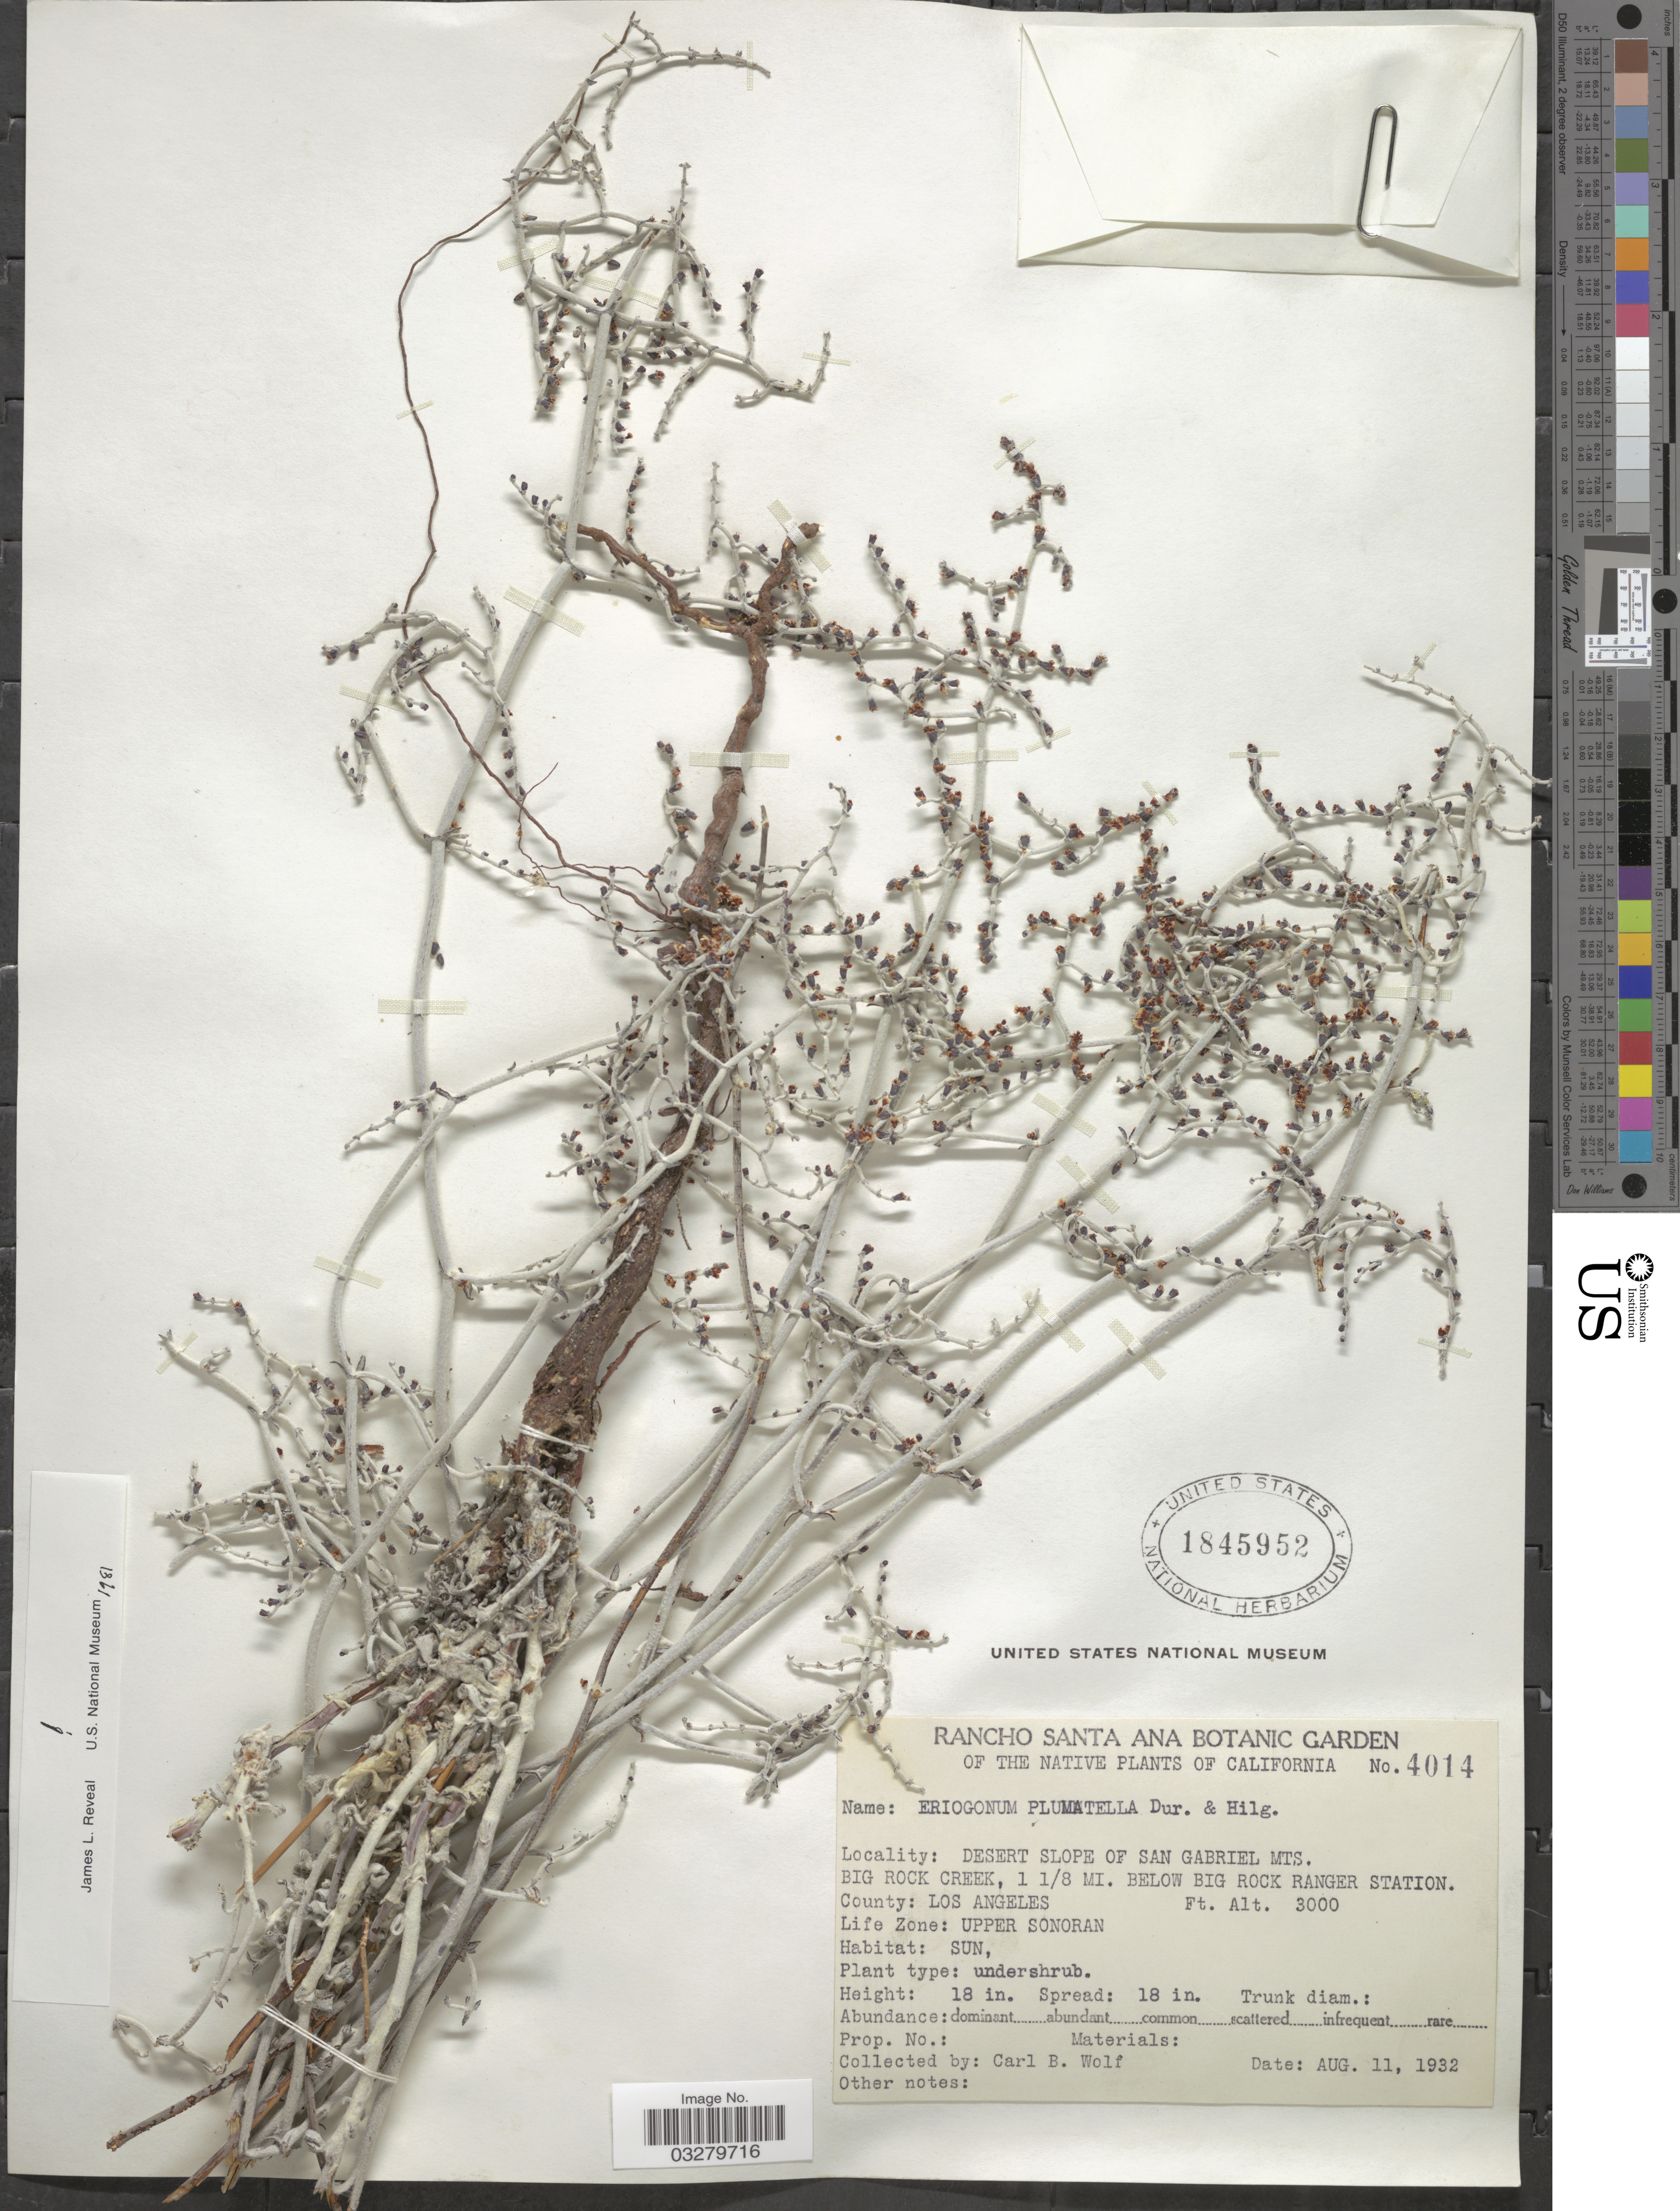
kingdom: Plantae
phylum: Tracheophyta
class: Magnoliopsida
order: Caryophyllales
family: Polygonaceae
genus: Eriogonum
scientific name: Eriogonum plumatella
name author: Durand & Hilg.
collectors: C. B. Wolf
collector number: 4014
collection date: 1932-08-11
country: United States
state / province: California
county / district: Los Angeles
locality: Desert slope of San Gabriel Mts. Big Rock Creek, 1 1/8 mi. below Big Rock Ranger Station. County: Los Angeles. Life Zone: Upper Sonoran.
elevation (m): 914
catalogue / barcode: US 1845952